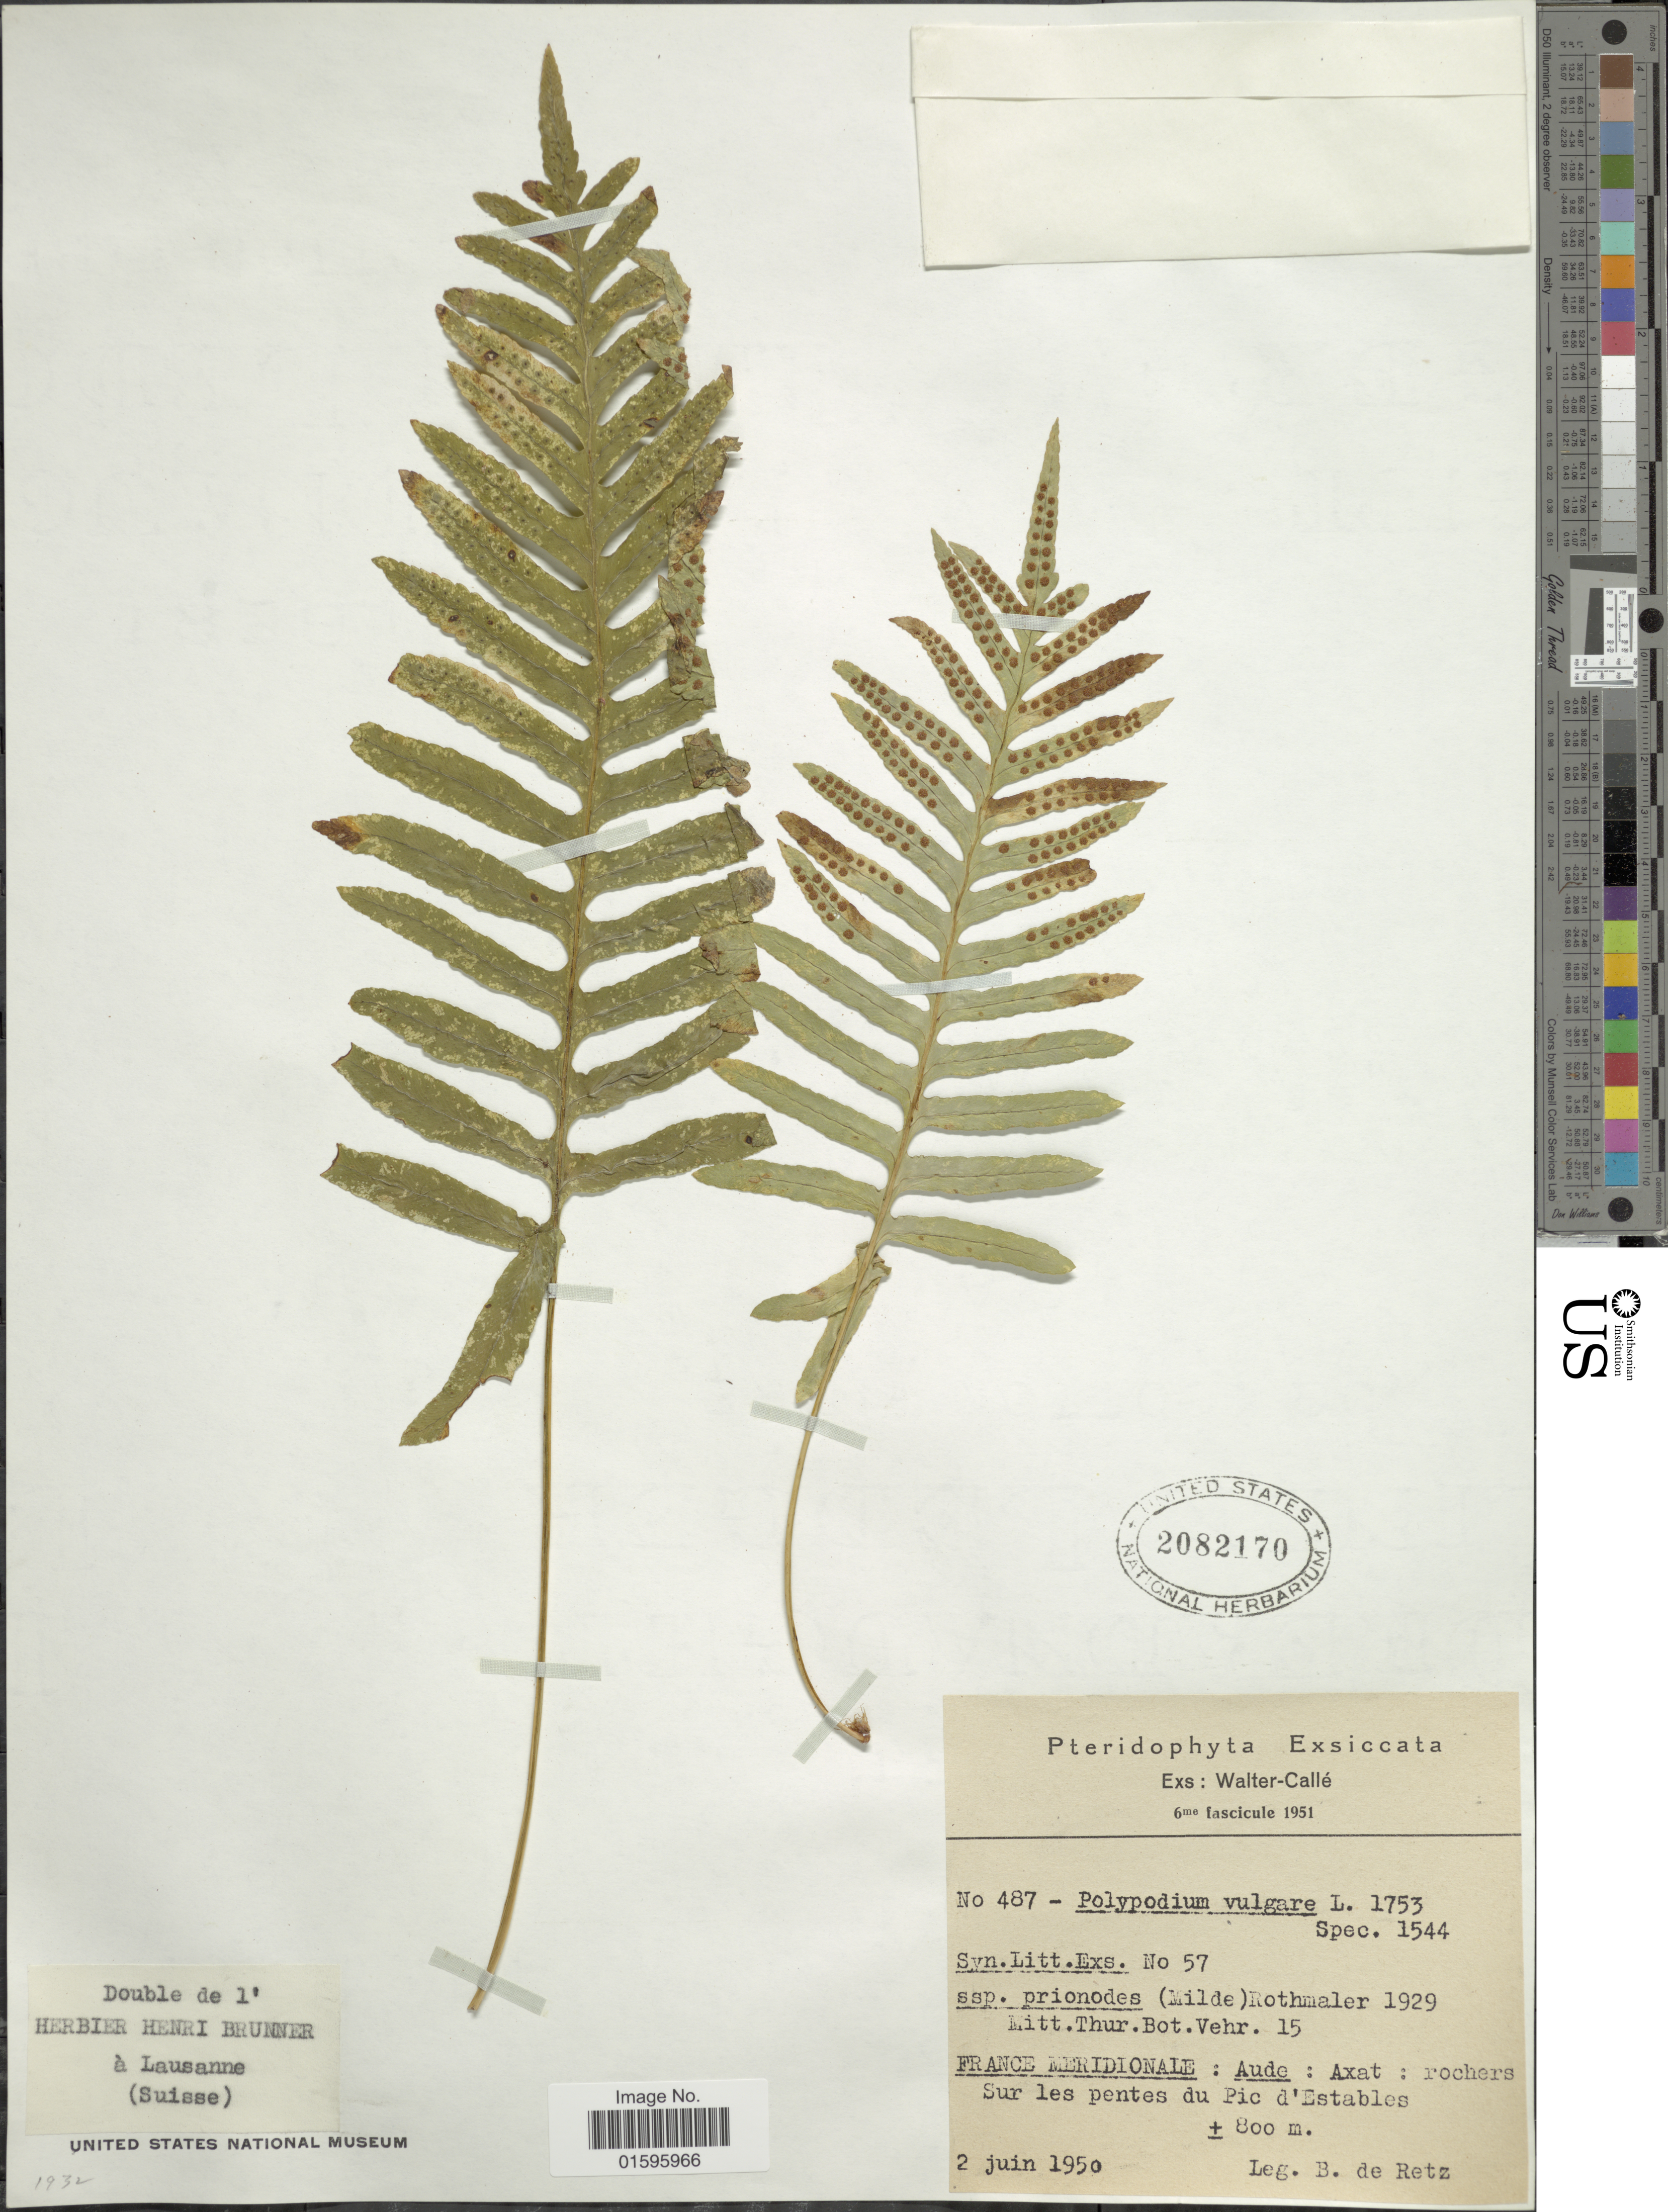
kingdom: Plantae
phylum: Tracheophyta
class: Polypodiopsida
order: Polypodiales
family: Polypodiaceae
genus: Polypodium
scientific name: Polypodium vulgare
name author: L.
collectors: Retz, B. (herbarium)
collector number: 487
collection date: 1950-06-02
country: France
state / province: Occitanie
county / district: Aude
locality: France Meridionale: Aude: Axat: rochers Sur les pentes du Pic d'Estables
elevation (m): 800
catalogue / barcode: US 2082170